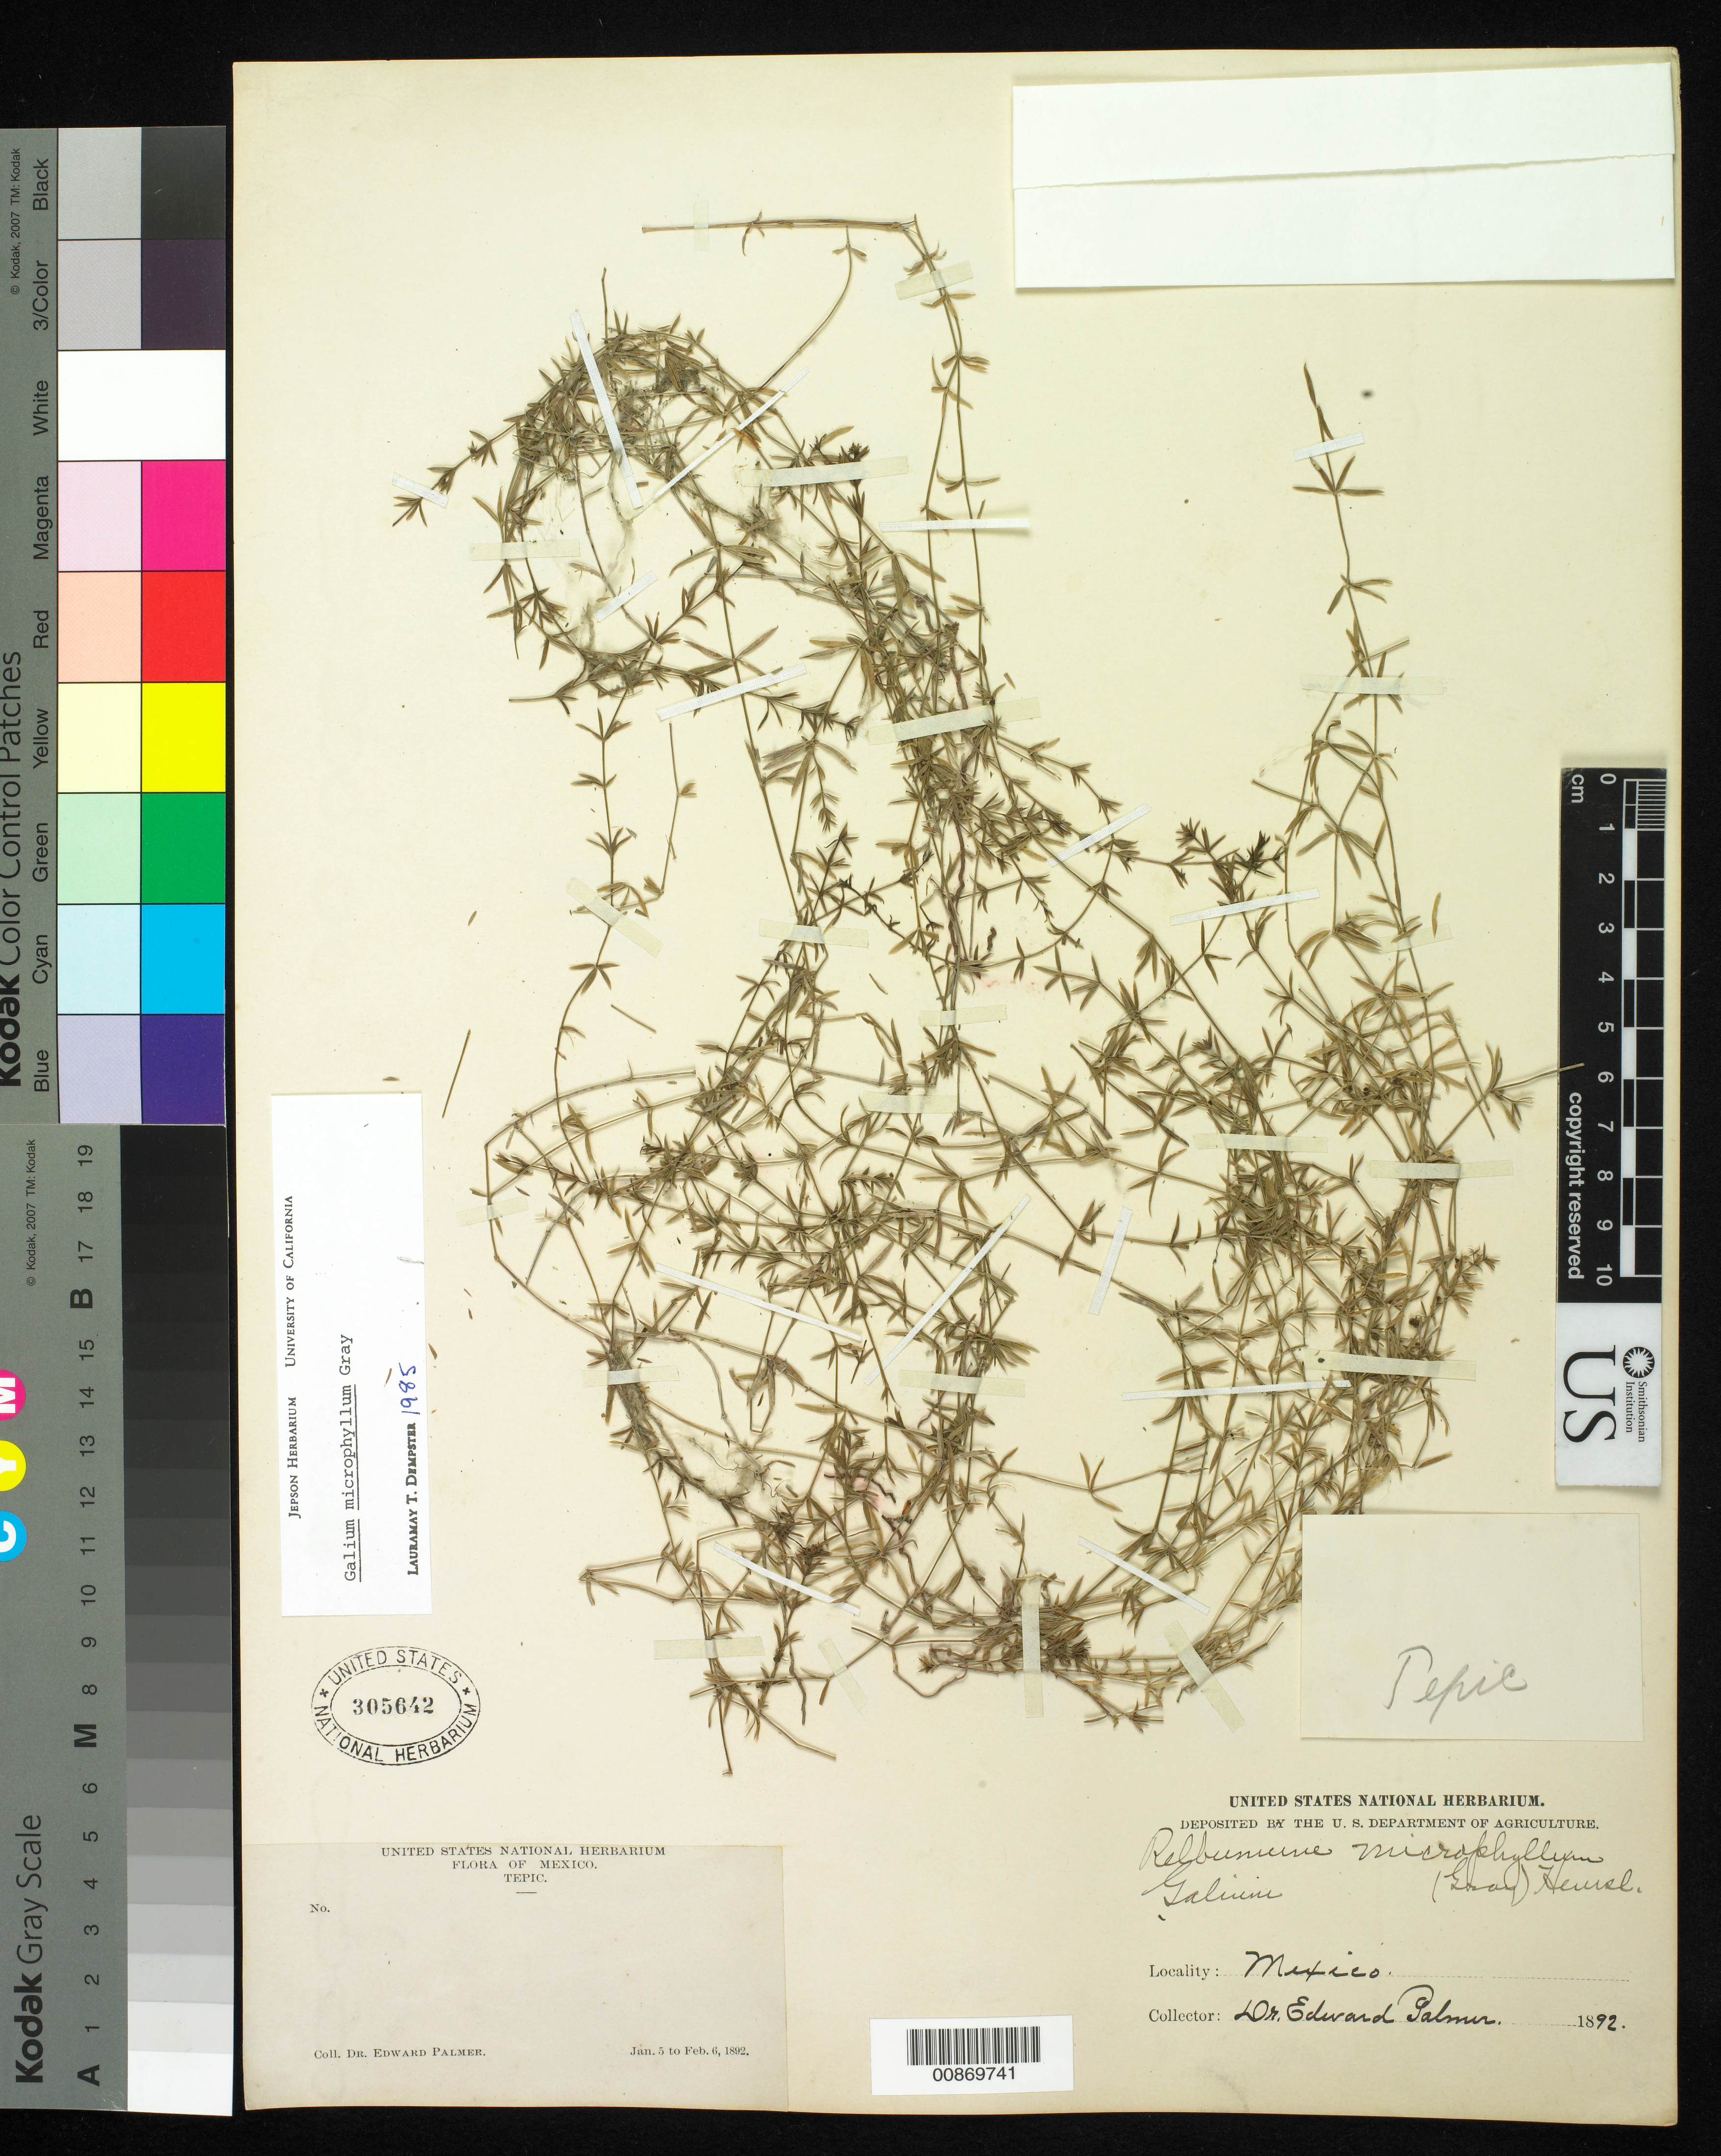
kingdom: Plantae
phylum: Tracheophyta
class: Magnoliopsida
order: Gentianales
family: Rubiaceae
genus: Galium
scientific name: Galium microphyllum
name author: A. Gray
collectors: E. Palmer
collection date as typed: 05 Jan 1892 to 06 Feb 1892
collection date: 1892-01-05/1892-02-06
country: Mexico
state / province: Nayarit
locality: Tepic, Nayarit.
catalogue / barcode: US 305642